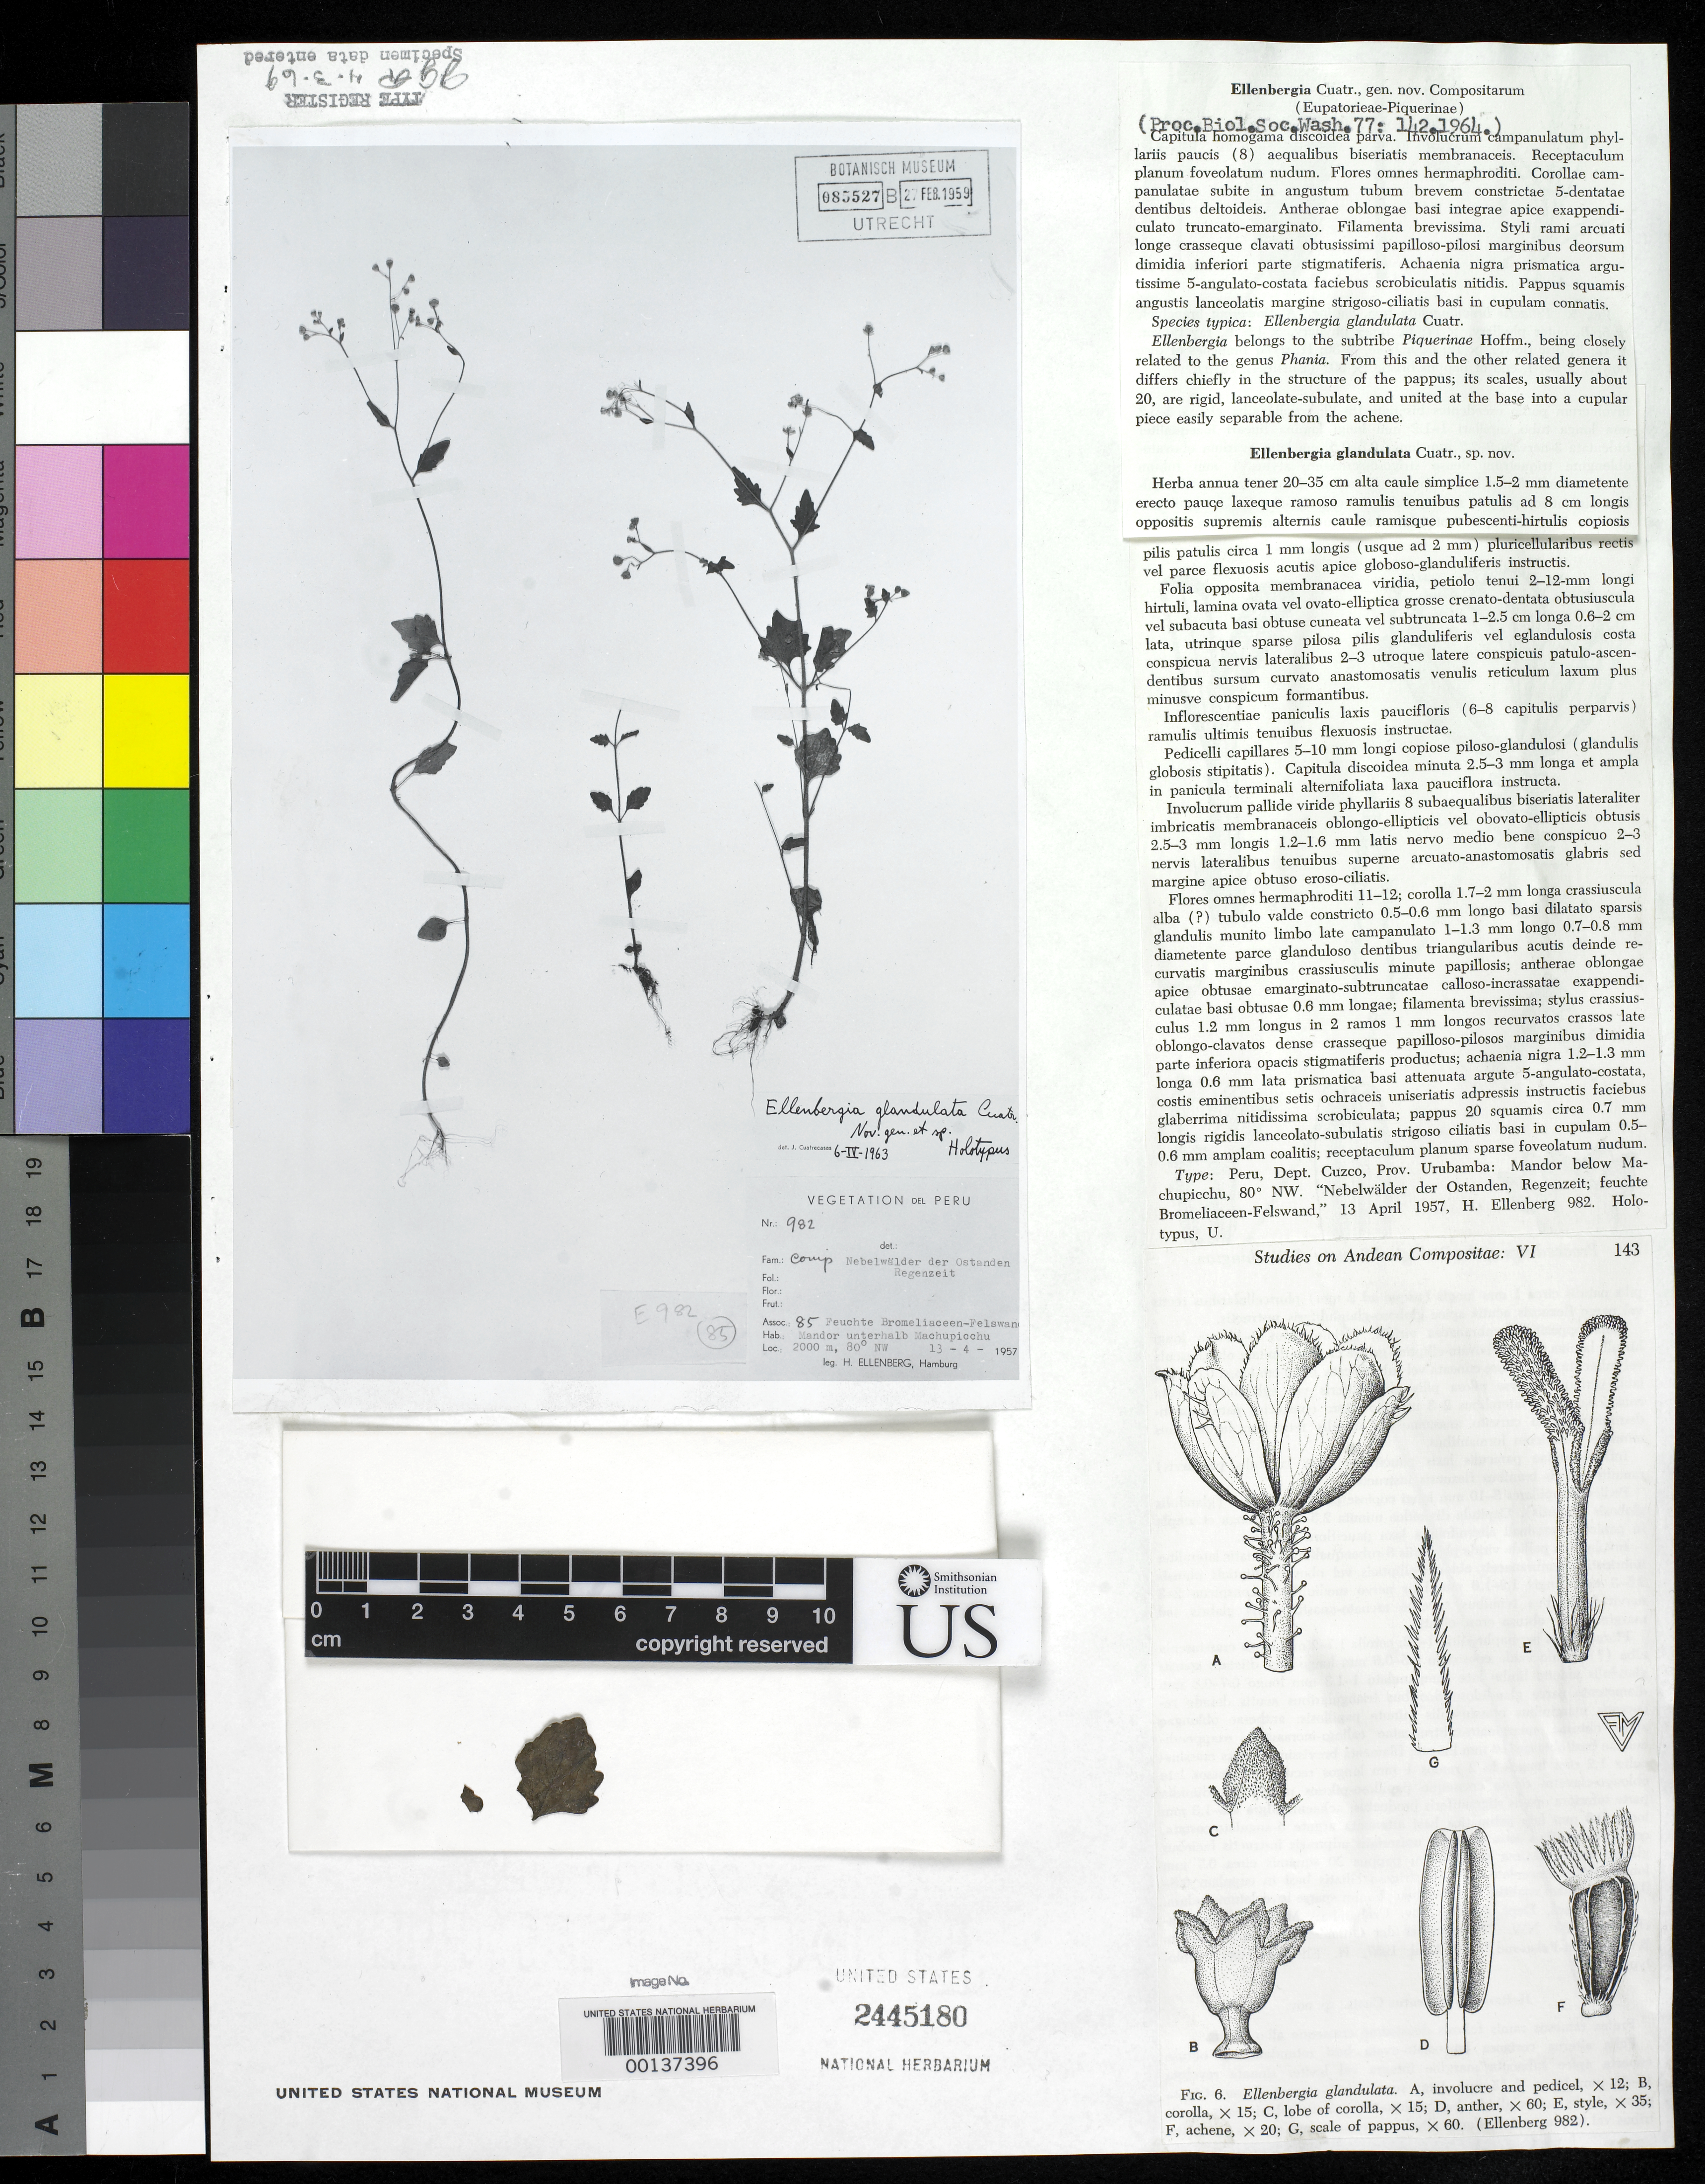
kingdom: Plantae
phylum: Tracheophyta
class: Magnoliopsida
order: Asterales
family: Asteraceae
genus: Ellenbergia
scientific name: Ellenbergia glandulata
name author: Cuatrec.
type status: Isotype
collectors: H. Ellenberg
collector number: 982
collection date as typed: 13 Apr 1957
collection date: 1957-04-13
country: Peru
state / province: Cusco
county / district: Urubamba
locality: below Machupicchu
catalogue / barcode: US 2445180